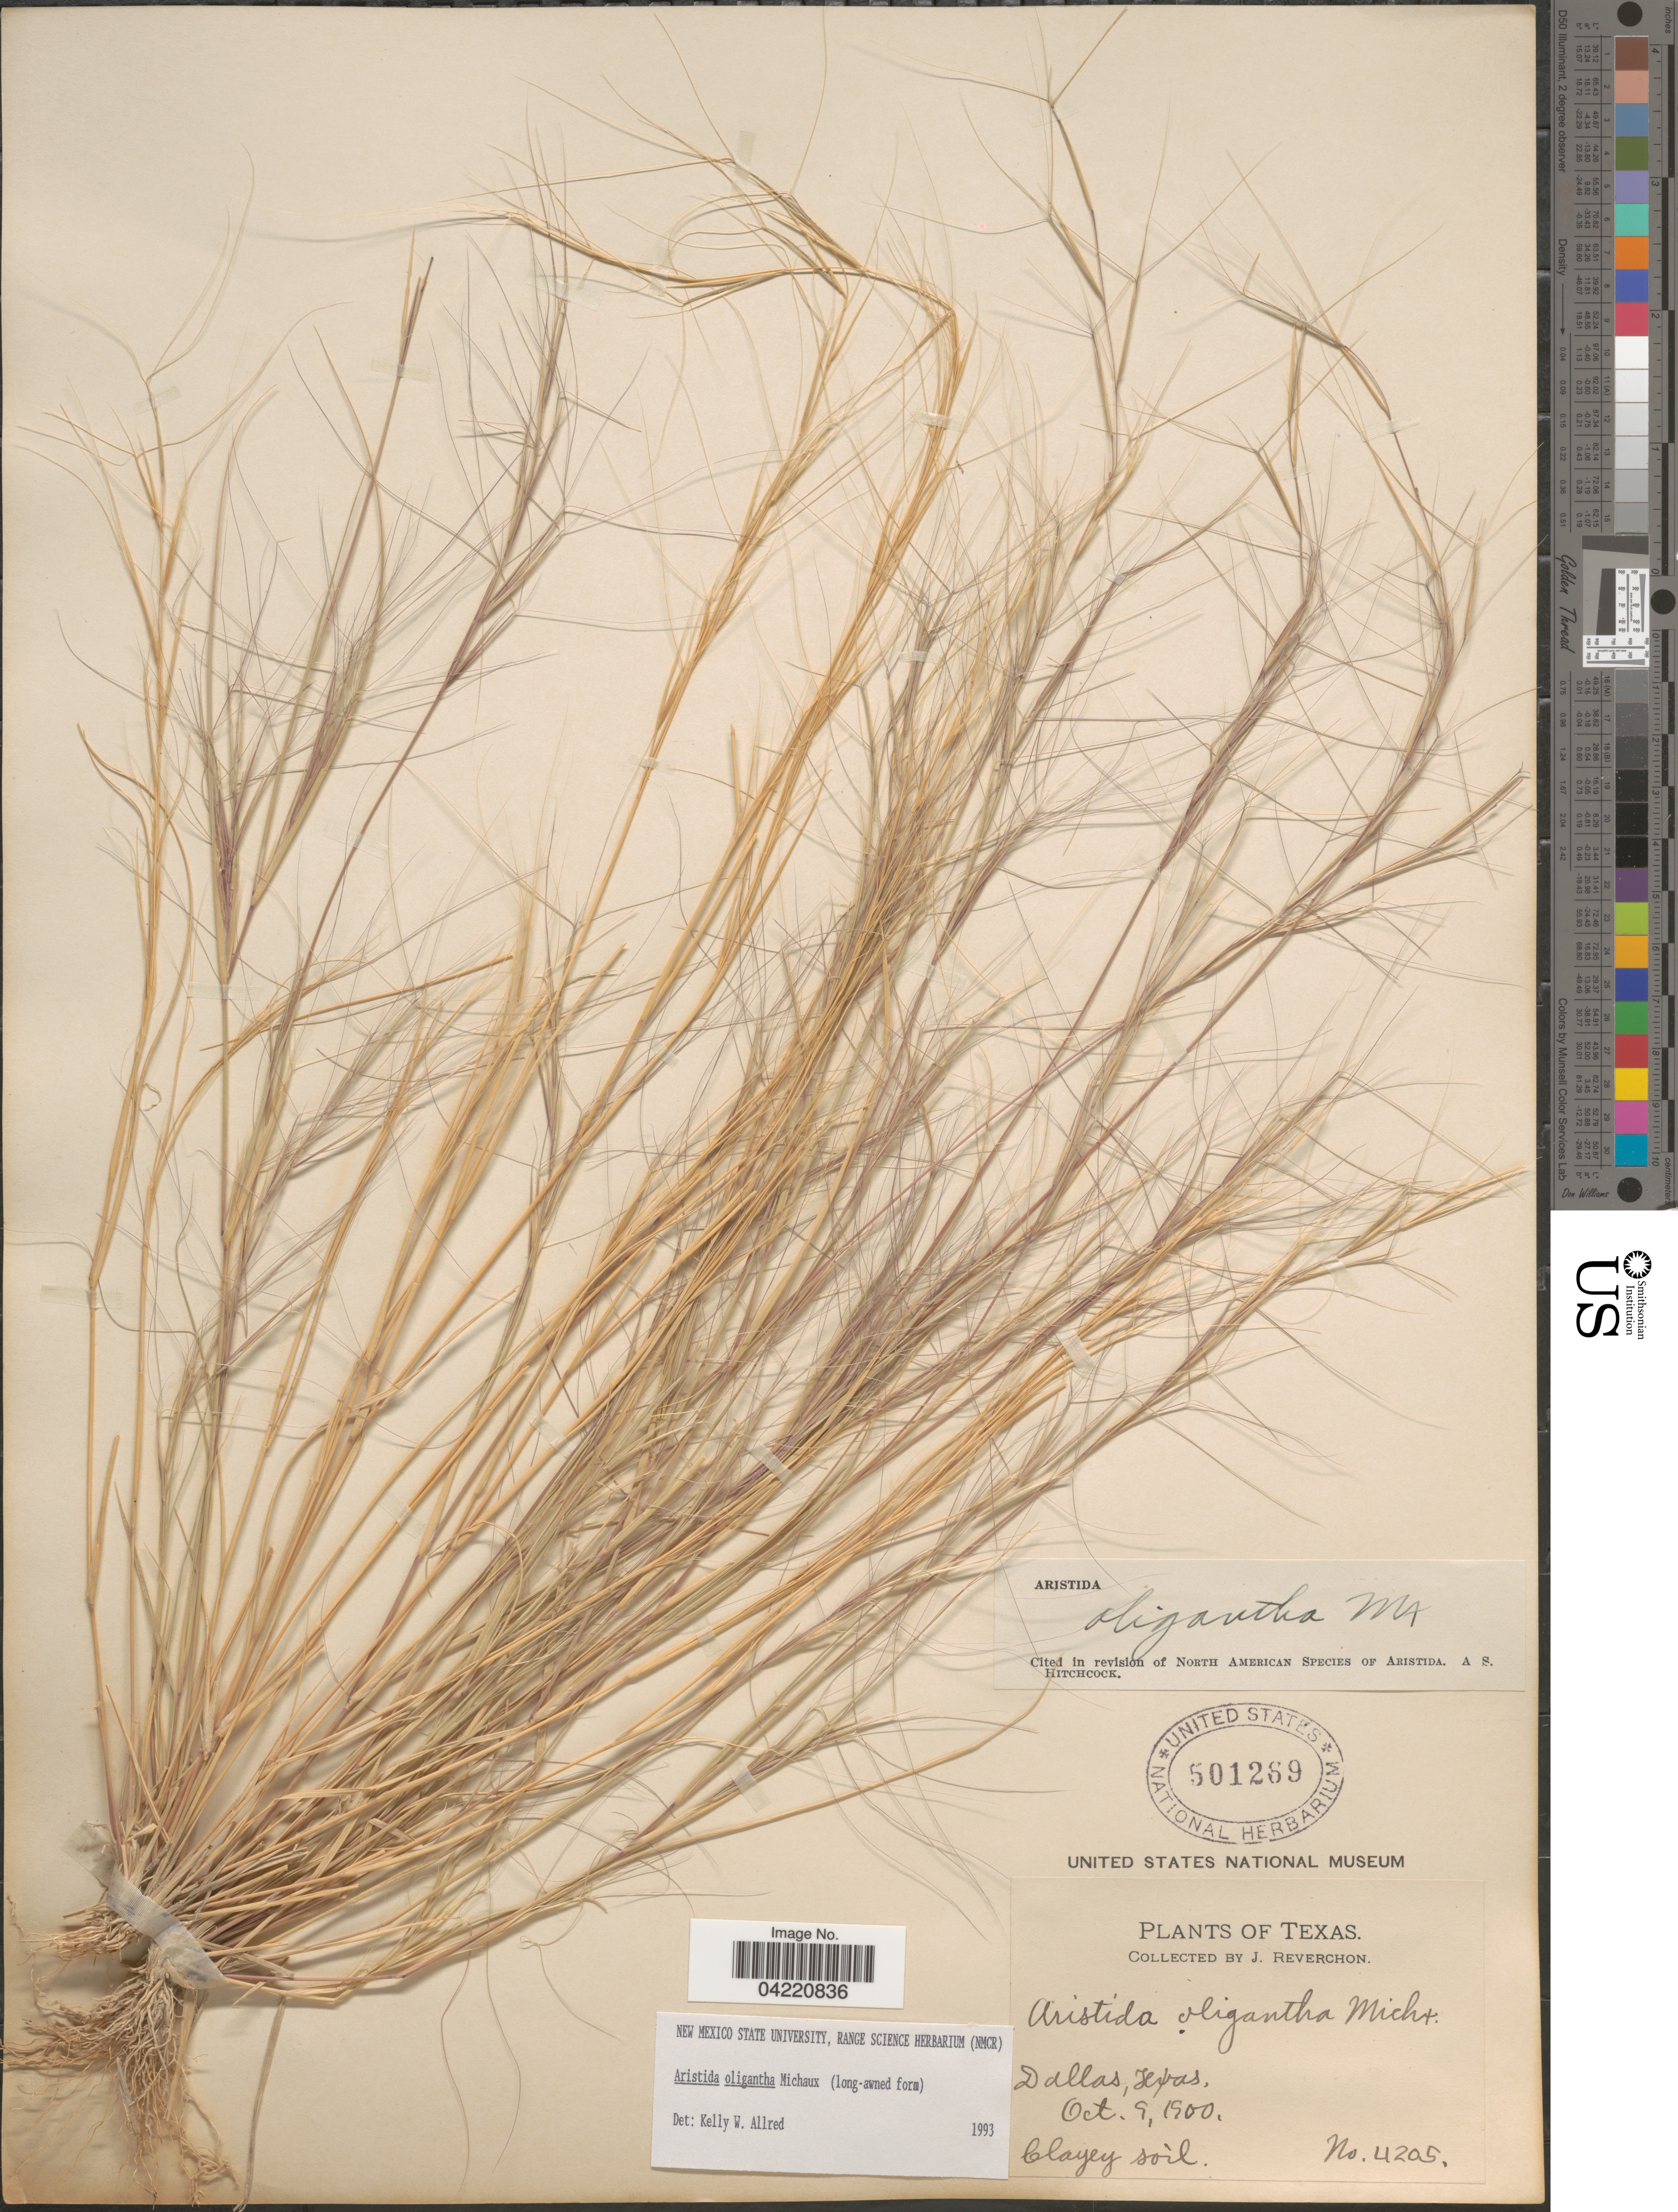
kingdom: Plantae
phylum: Tracheophyta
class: Liliopsida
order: Poales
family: Poaceae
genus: Aristida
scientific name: Aristida oligantha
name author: Michx.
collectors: J. Reverchon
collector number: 4205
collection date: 1900-10-09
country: United States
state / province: Texas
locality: Dallas.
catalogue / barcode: US 501269